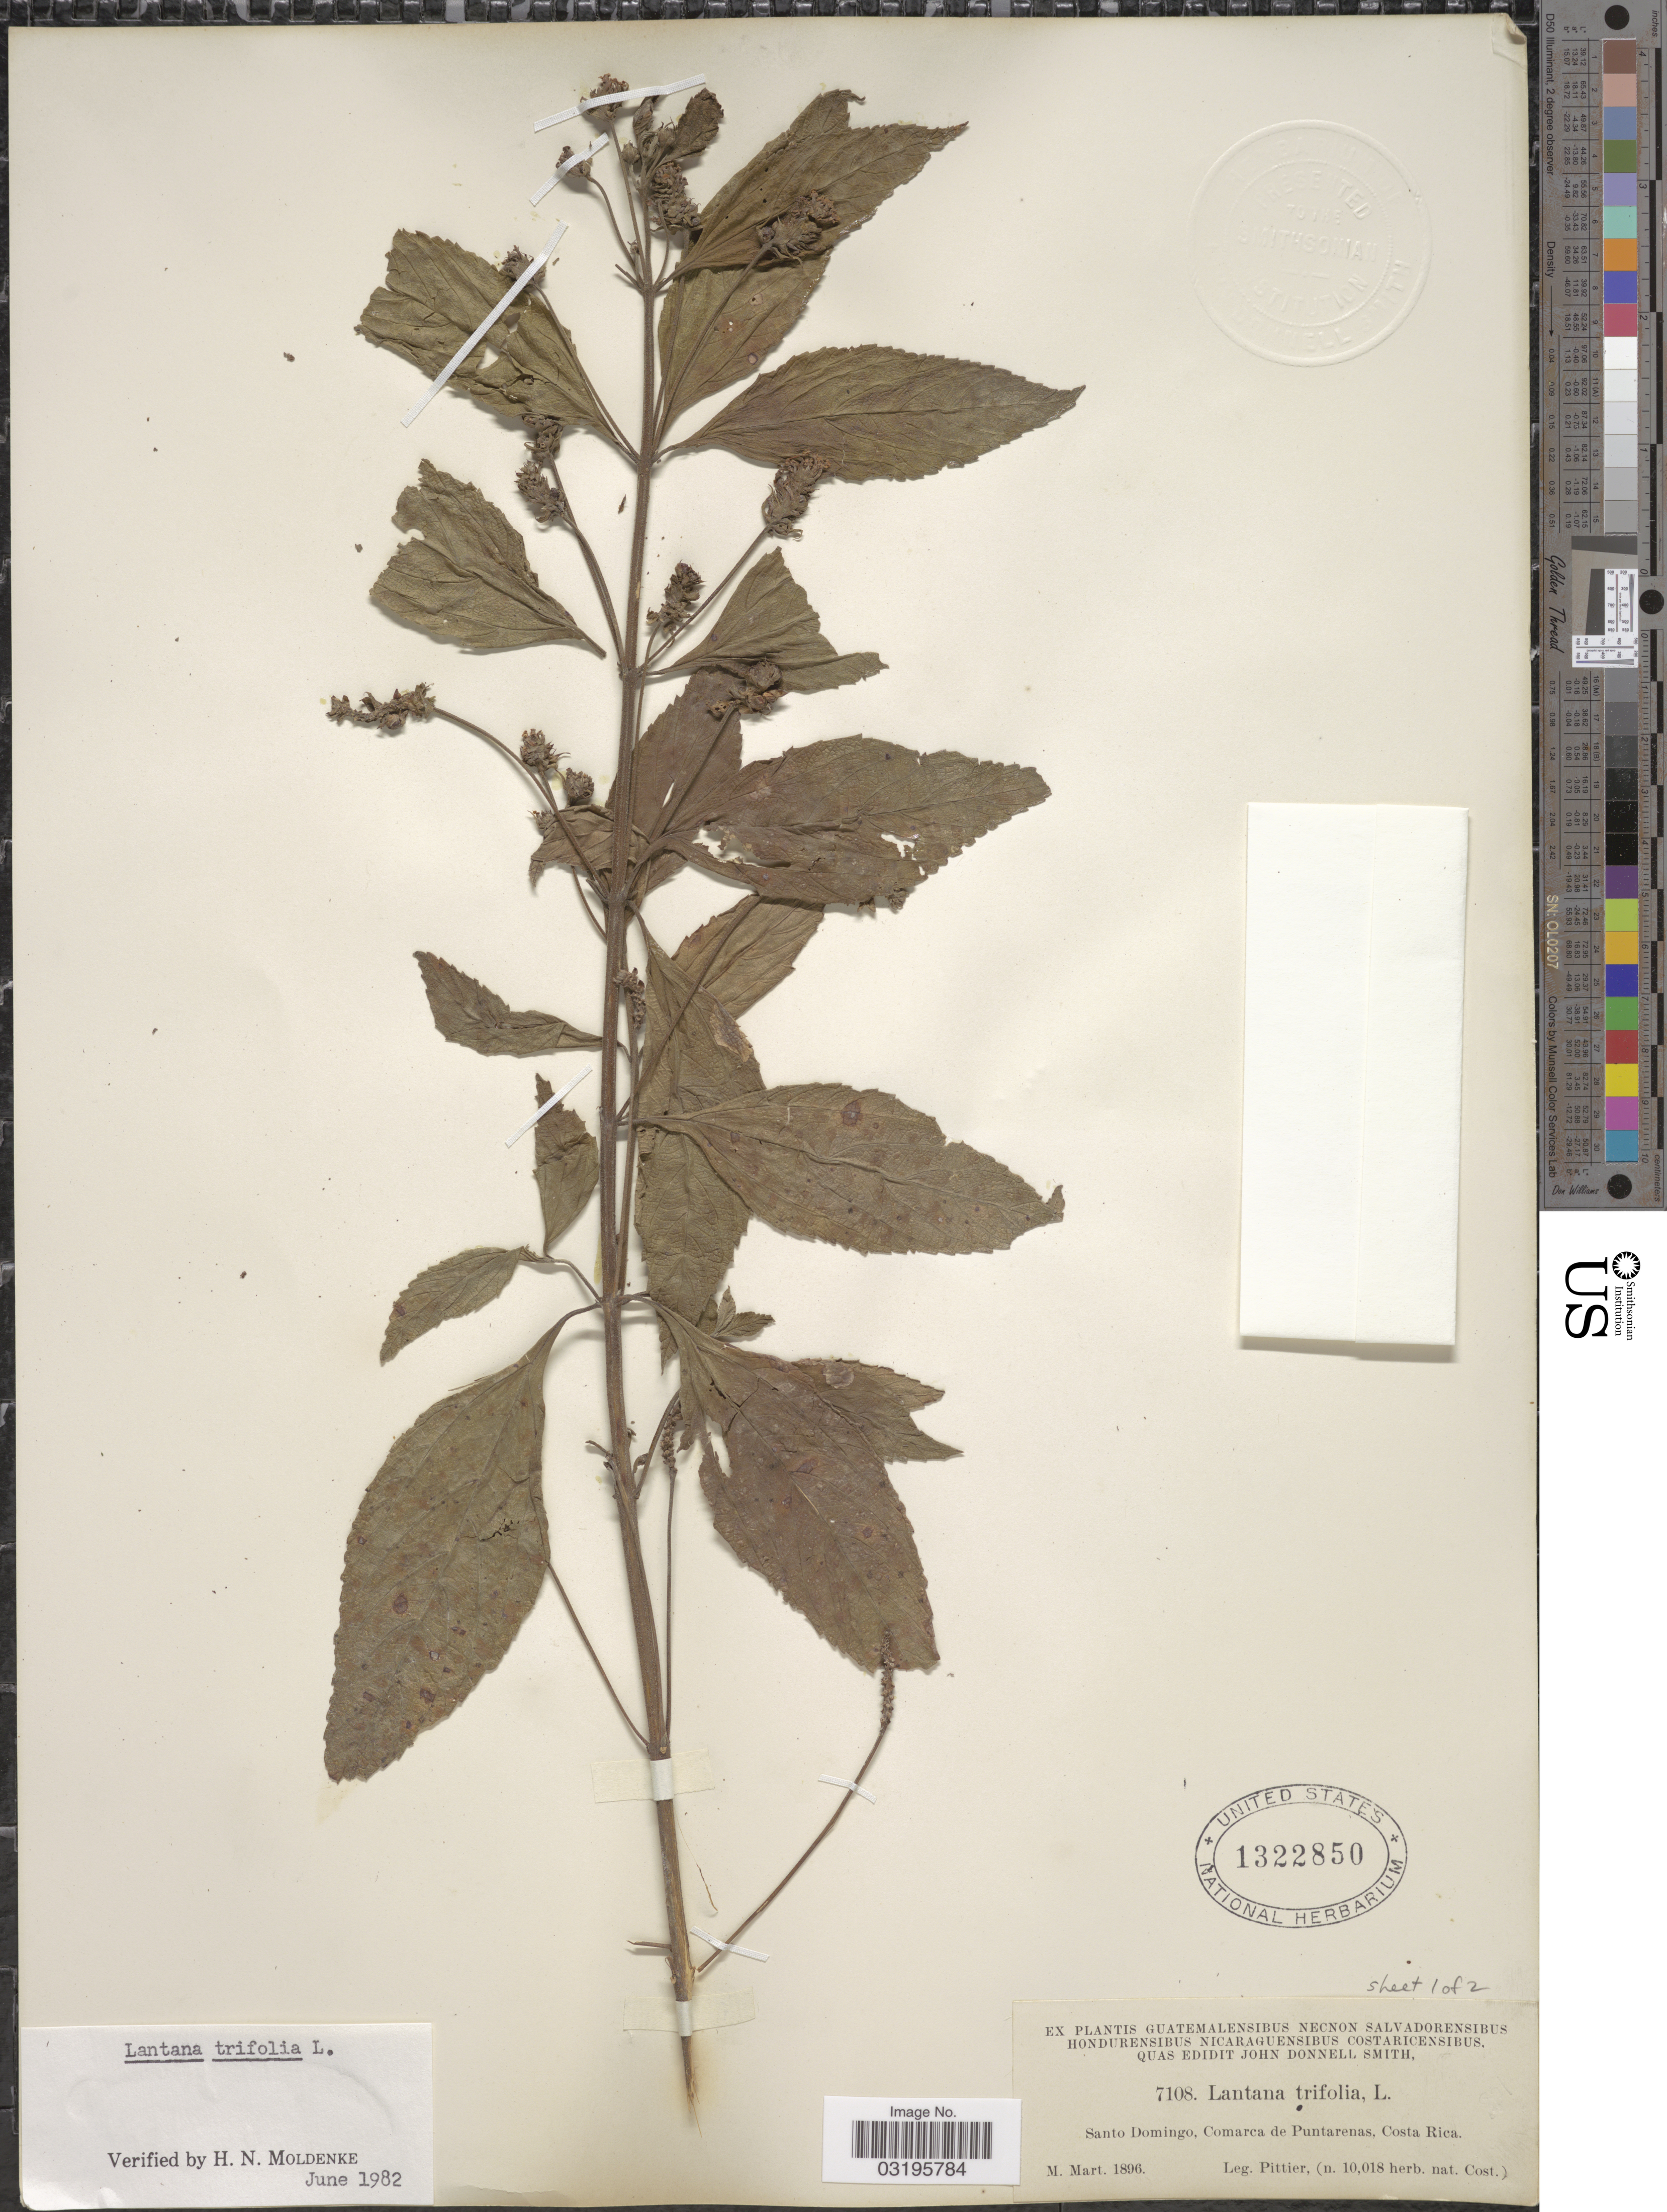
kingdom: Plantae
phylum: Tracheophyta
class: Magnoliopsida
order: Lamiales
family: Verbenaceae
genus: Lantana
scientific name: Lantana trifolia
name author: L.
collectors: Pittier, --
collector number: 7108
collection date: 1896-03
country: Costa Rica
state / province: Puntarenas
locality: Santo Domingo, Comarca de Puntarenas.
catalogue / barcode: US 1322850